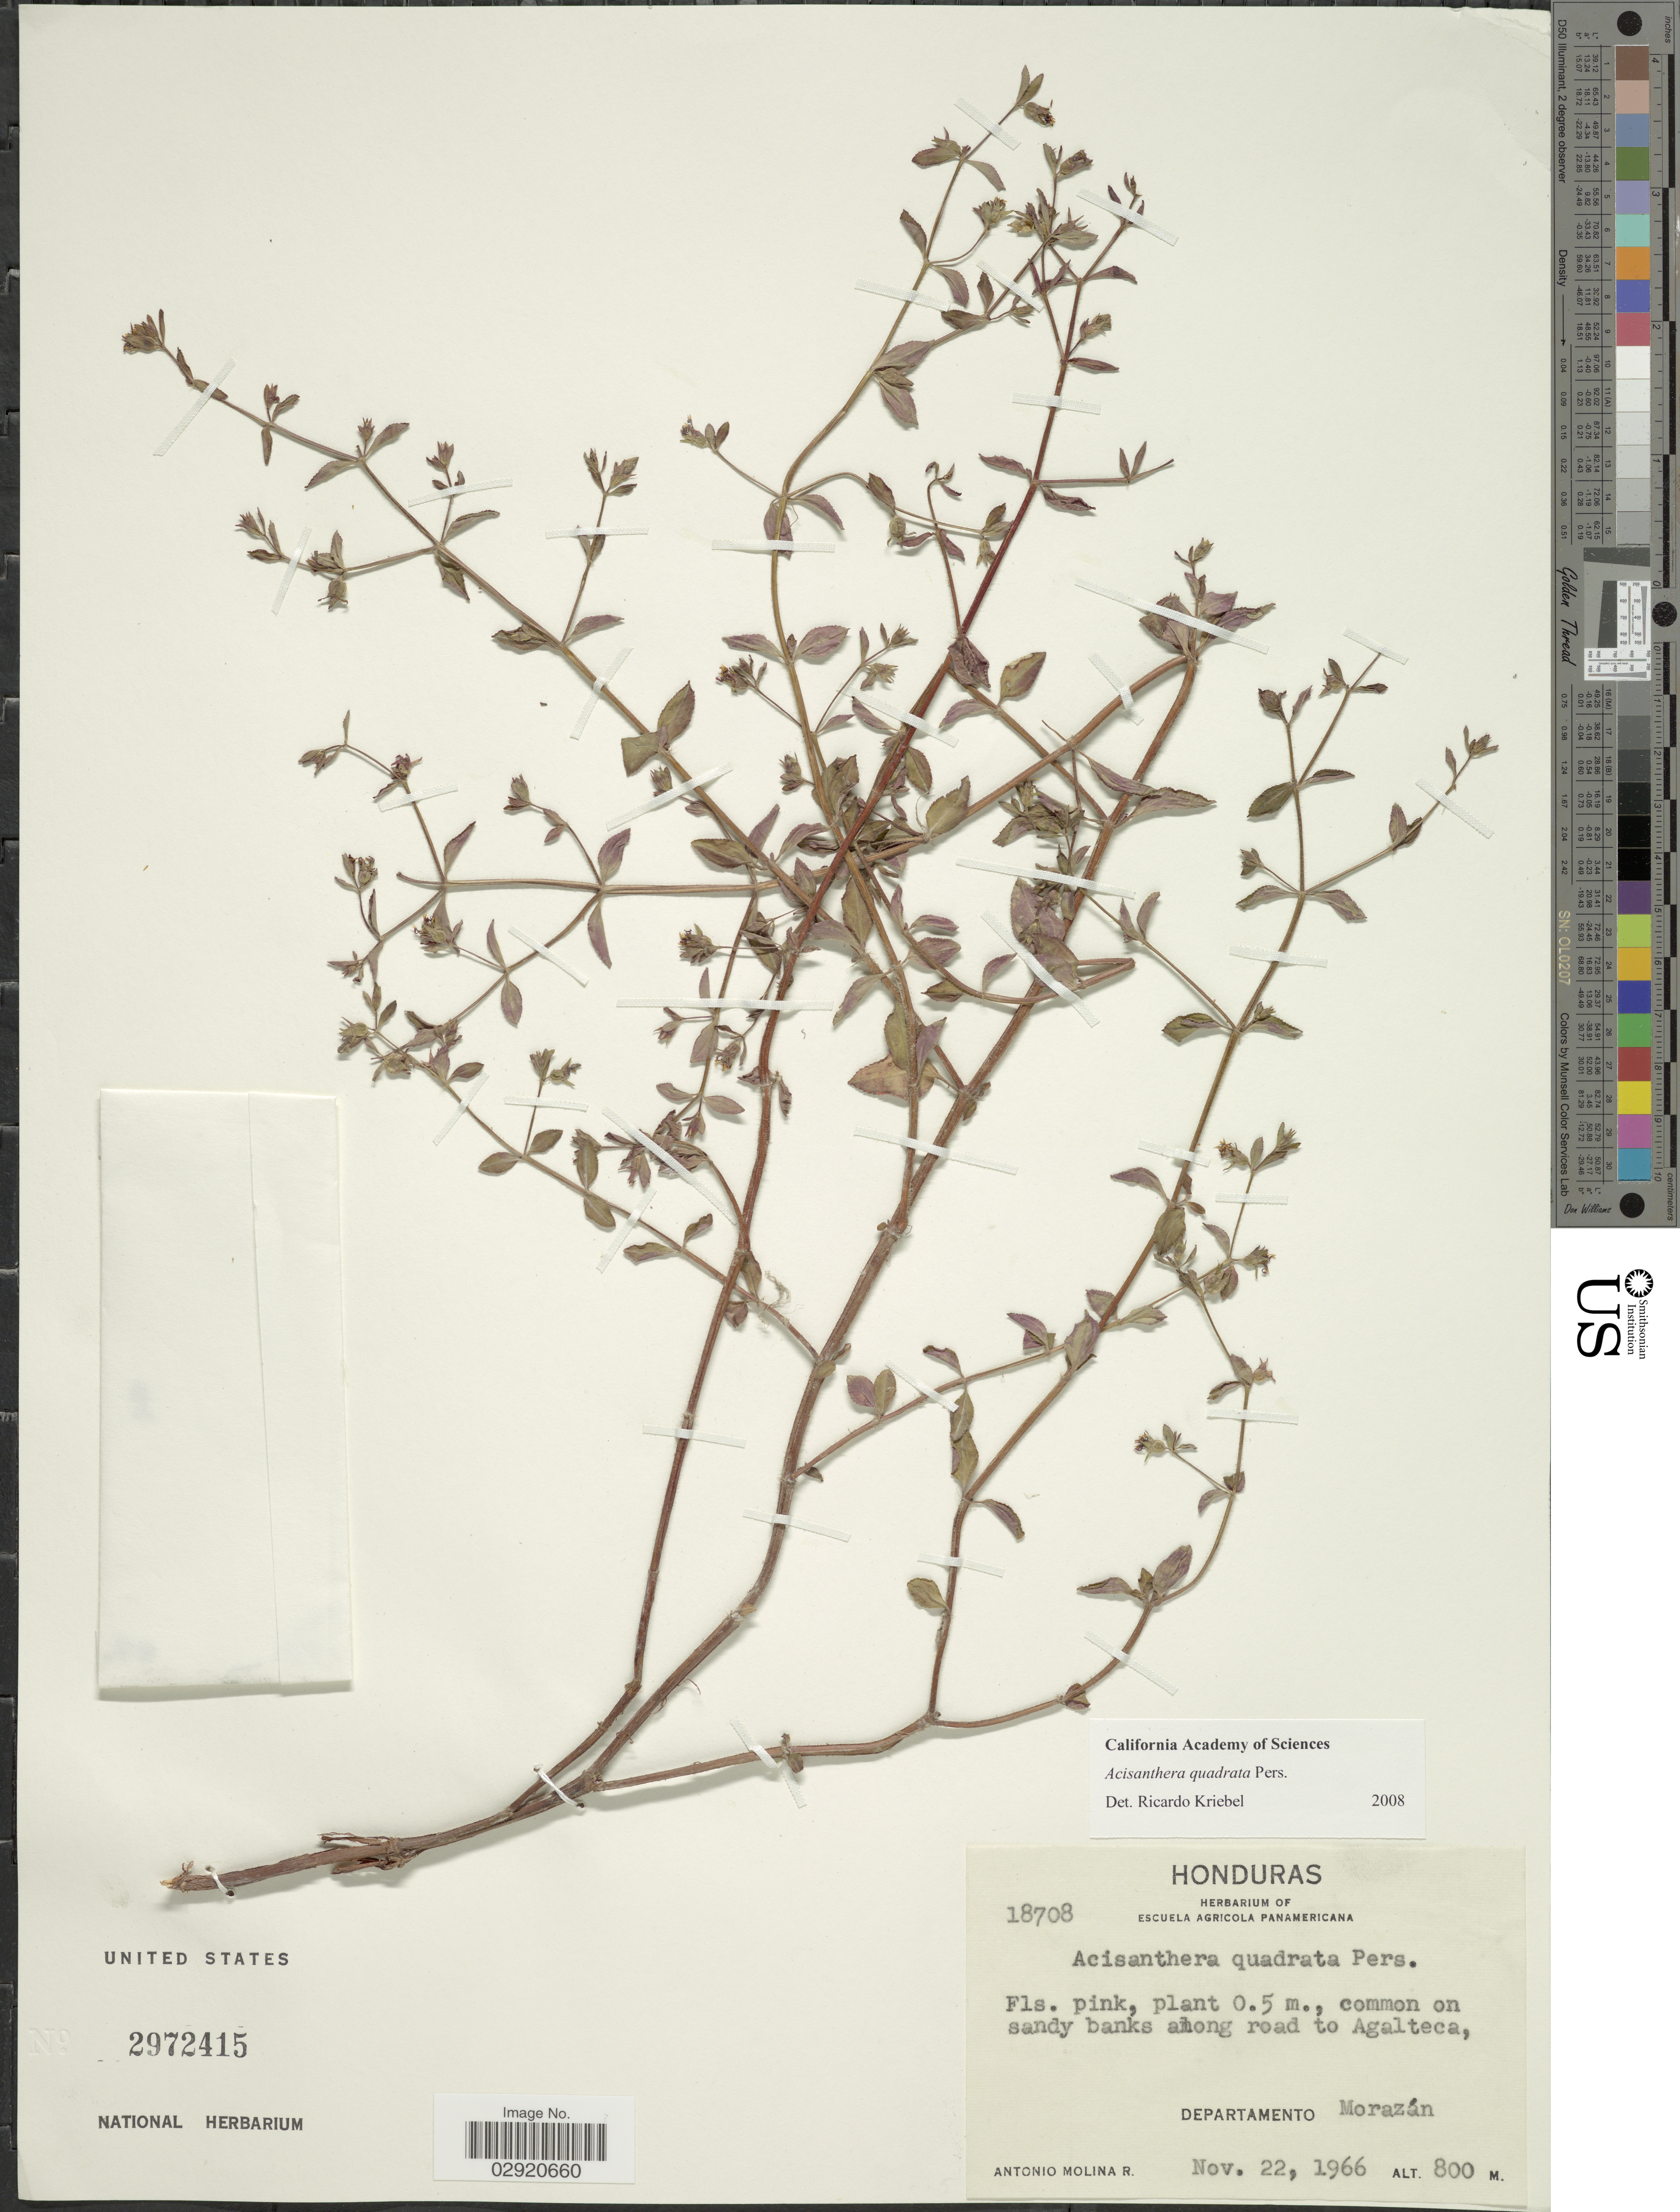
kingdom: Plantae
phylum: Tracheophyta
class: Magnoliopsida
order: Myrtales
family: Melastomataceae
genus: Acisanthera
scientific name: Acisanthera erecta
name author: Gleason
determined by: Nunes da Silva, Diego, (RB), Jardim Botanico do Rio de Janeiro - Herbario (BRAZIL)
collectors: A. Molina R.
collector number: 18708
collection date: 1966-11-22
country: Honduras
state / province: Fco. Morazán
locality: Along road to Agalteca, Departamento Morazán.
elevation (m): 800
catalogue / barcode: US 2972415